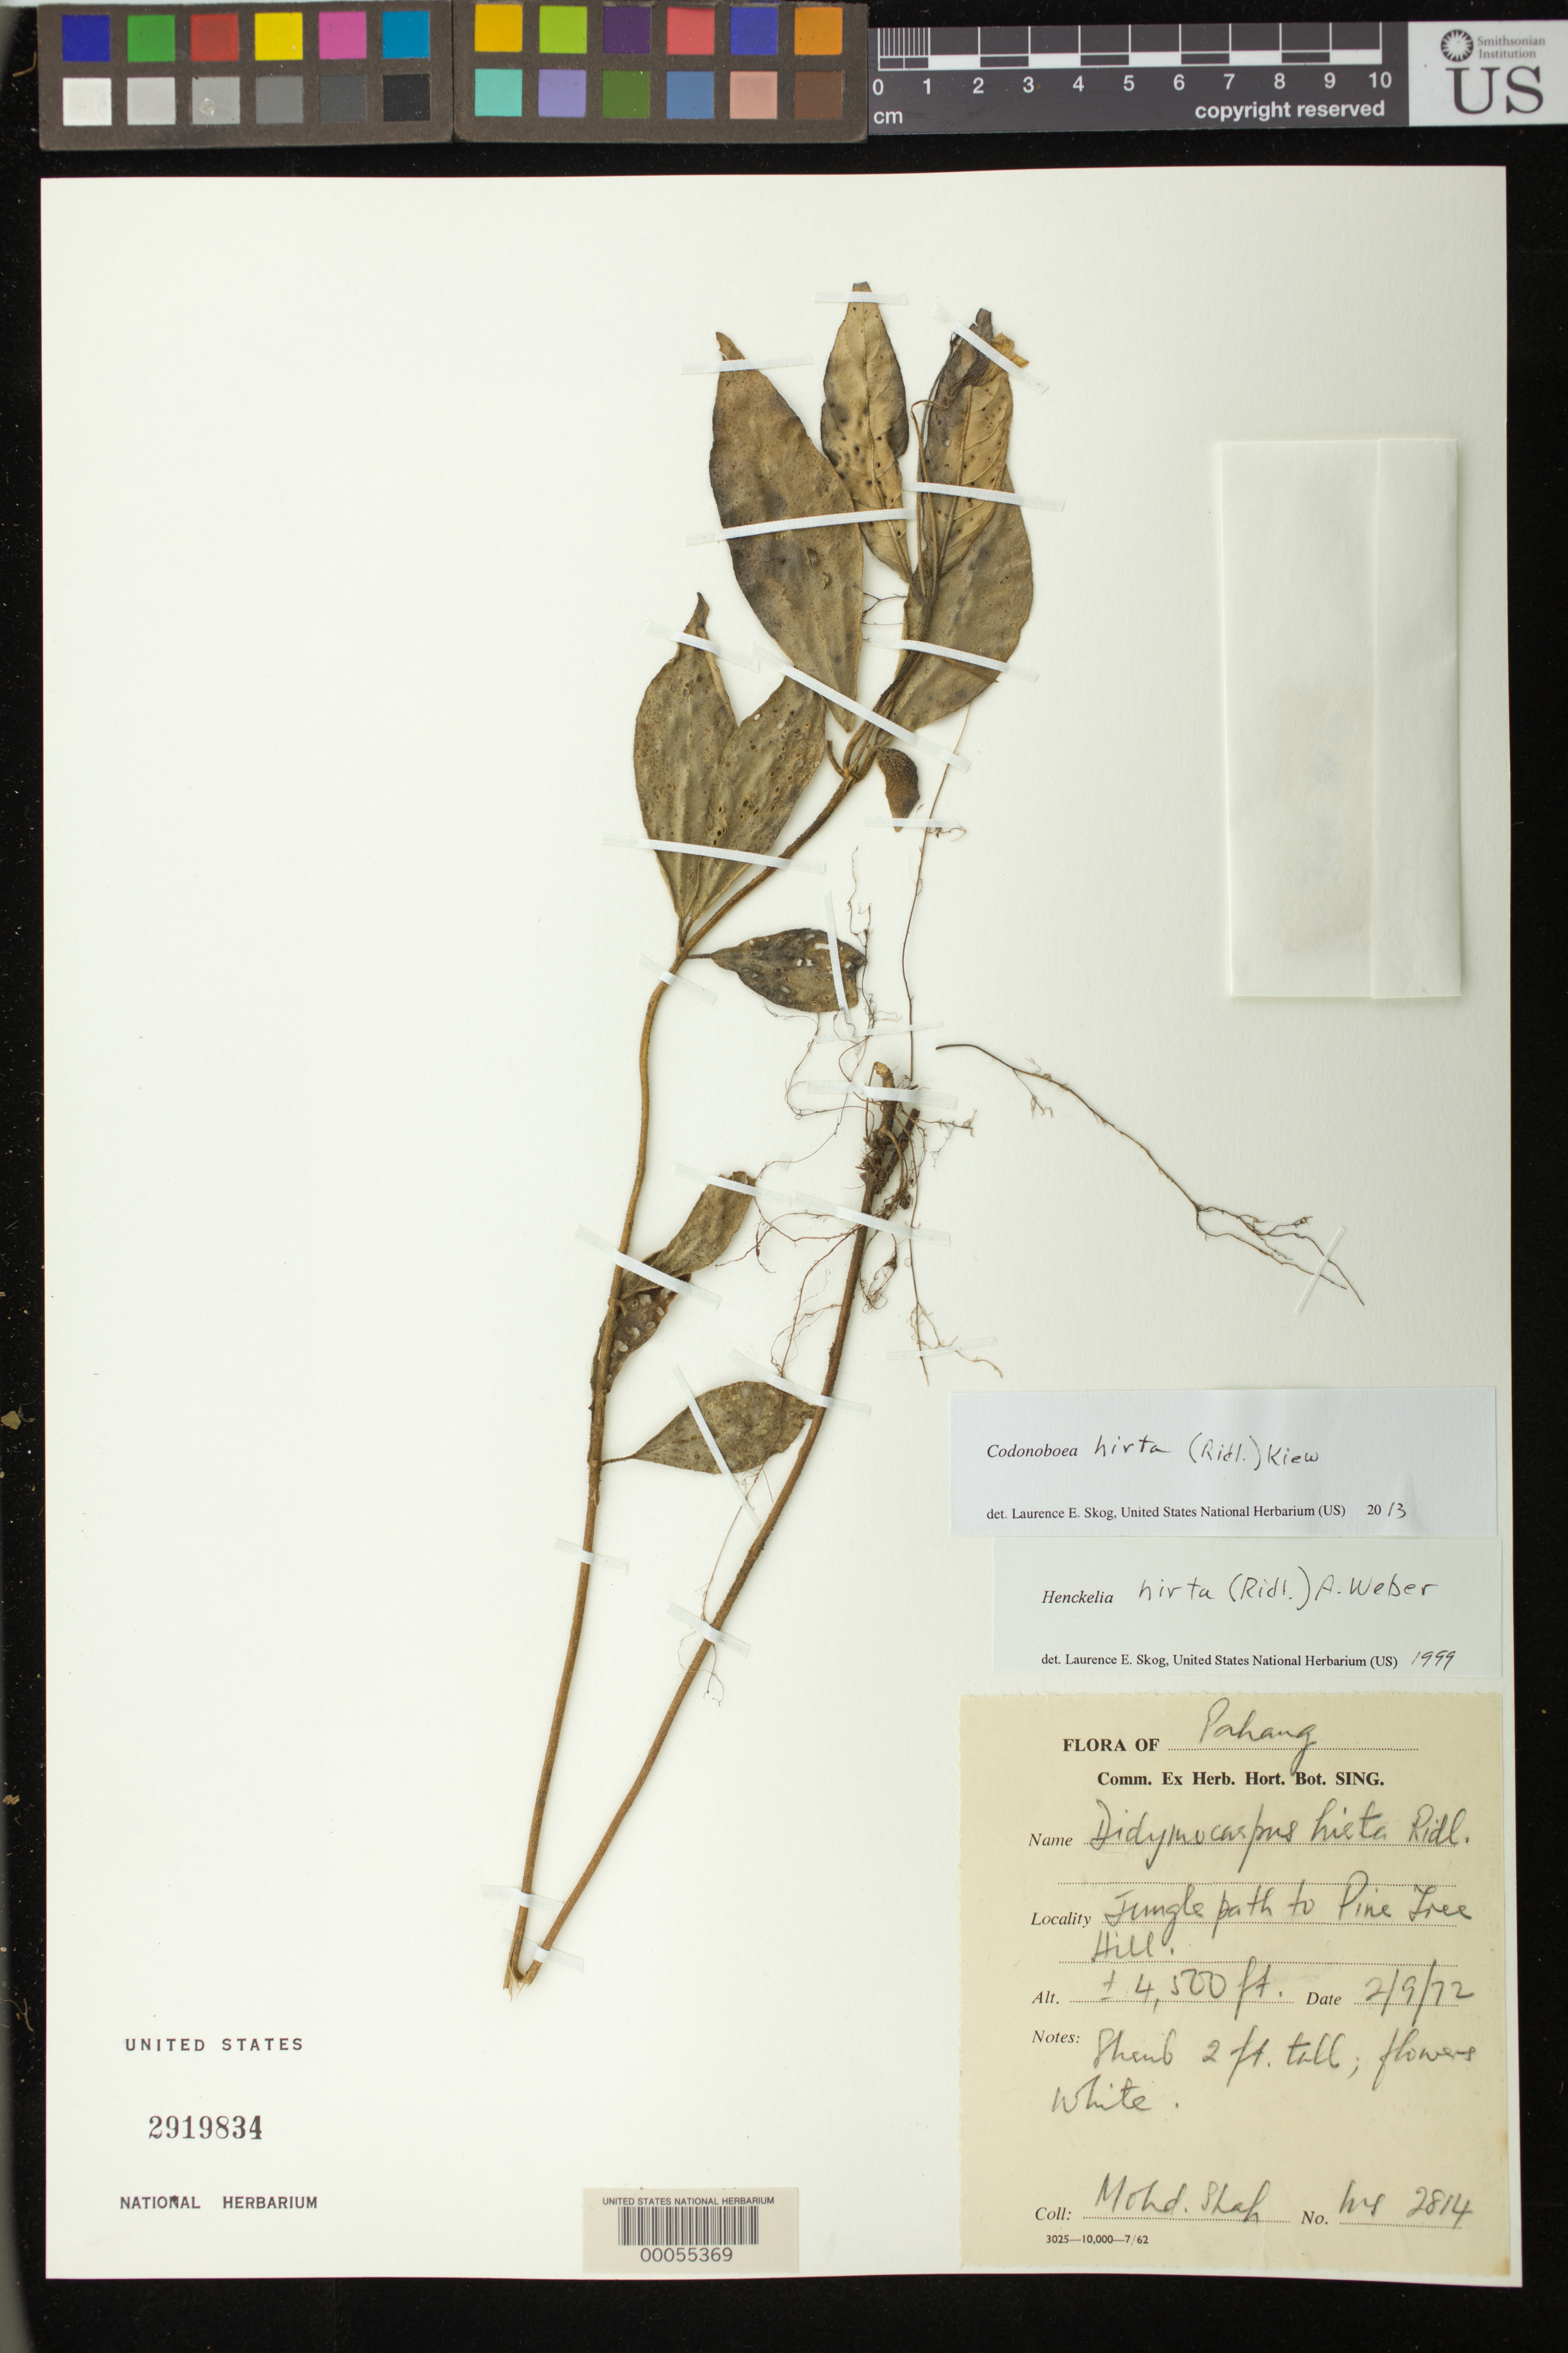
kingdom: Plantae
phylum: Tracheophyta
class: Magnoliopsida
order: Lamiales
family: Gesneriaceae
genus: Codonoboea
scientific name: Codonoboea hirta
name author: (Ridl.) Kiew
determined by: Skog, Laurence E.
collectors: M. Shah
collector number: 2814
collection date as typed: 02 Sep 1972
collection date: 1972-09-02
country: Malaysia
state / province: Pahang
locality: Pahang, Jungle path to pine tree hill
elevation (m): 1372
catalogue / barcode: US 2919834